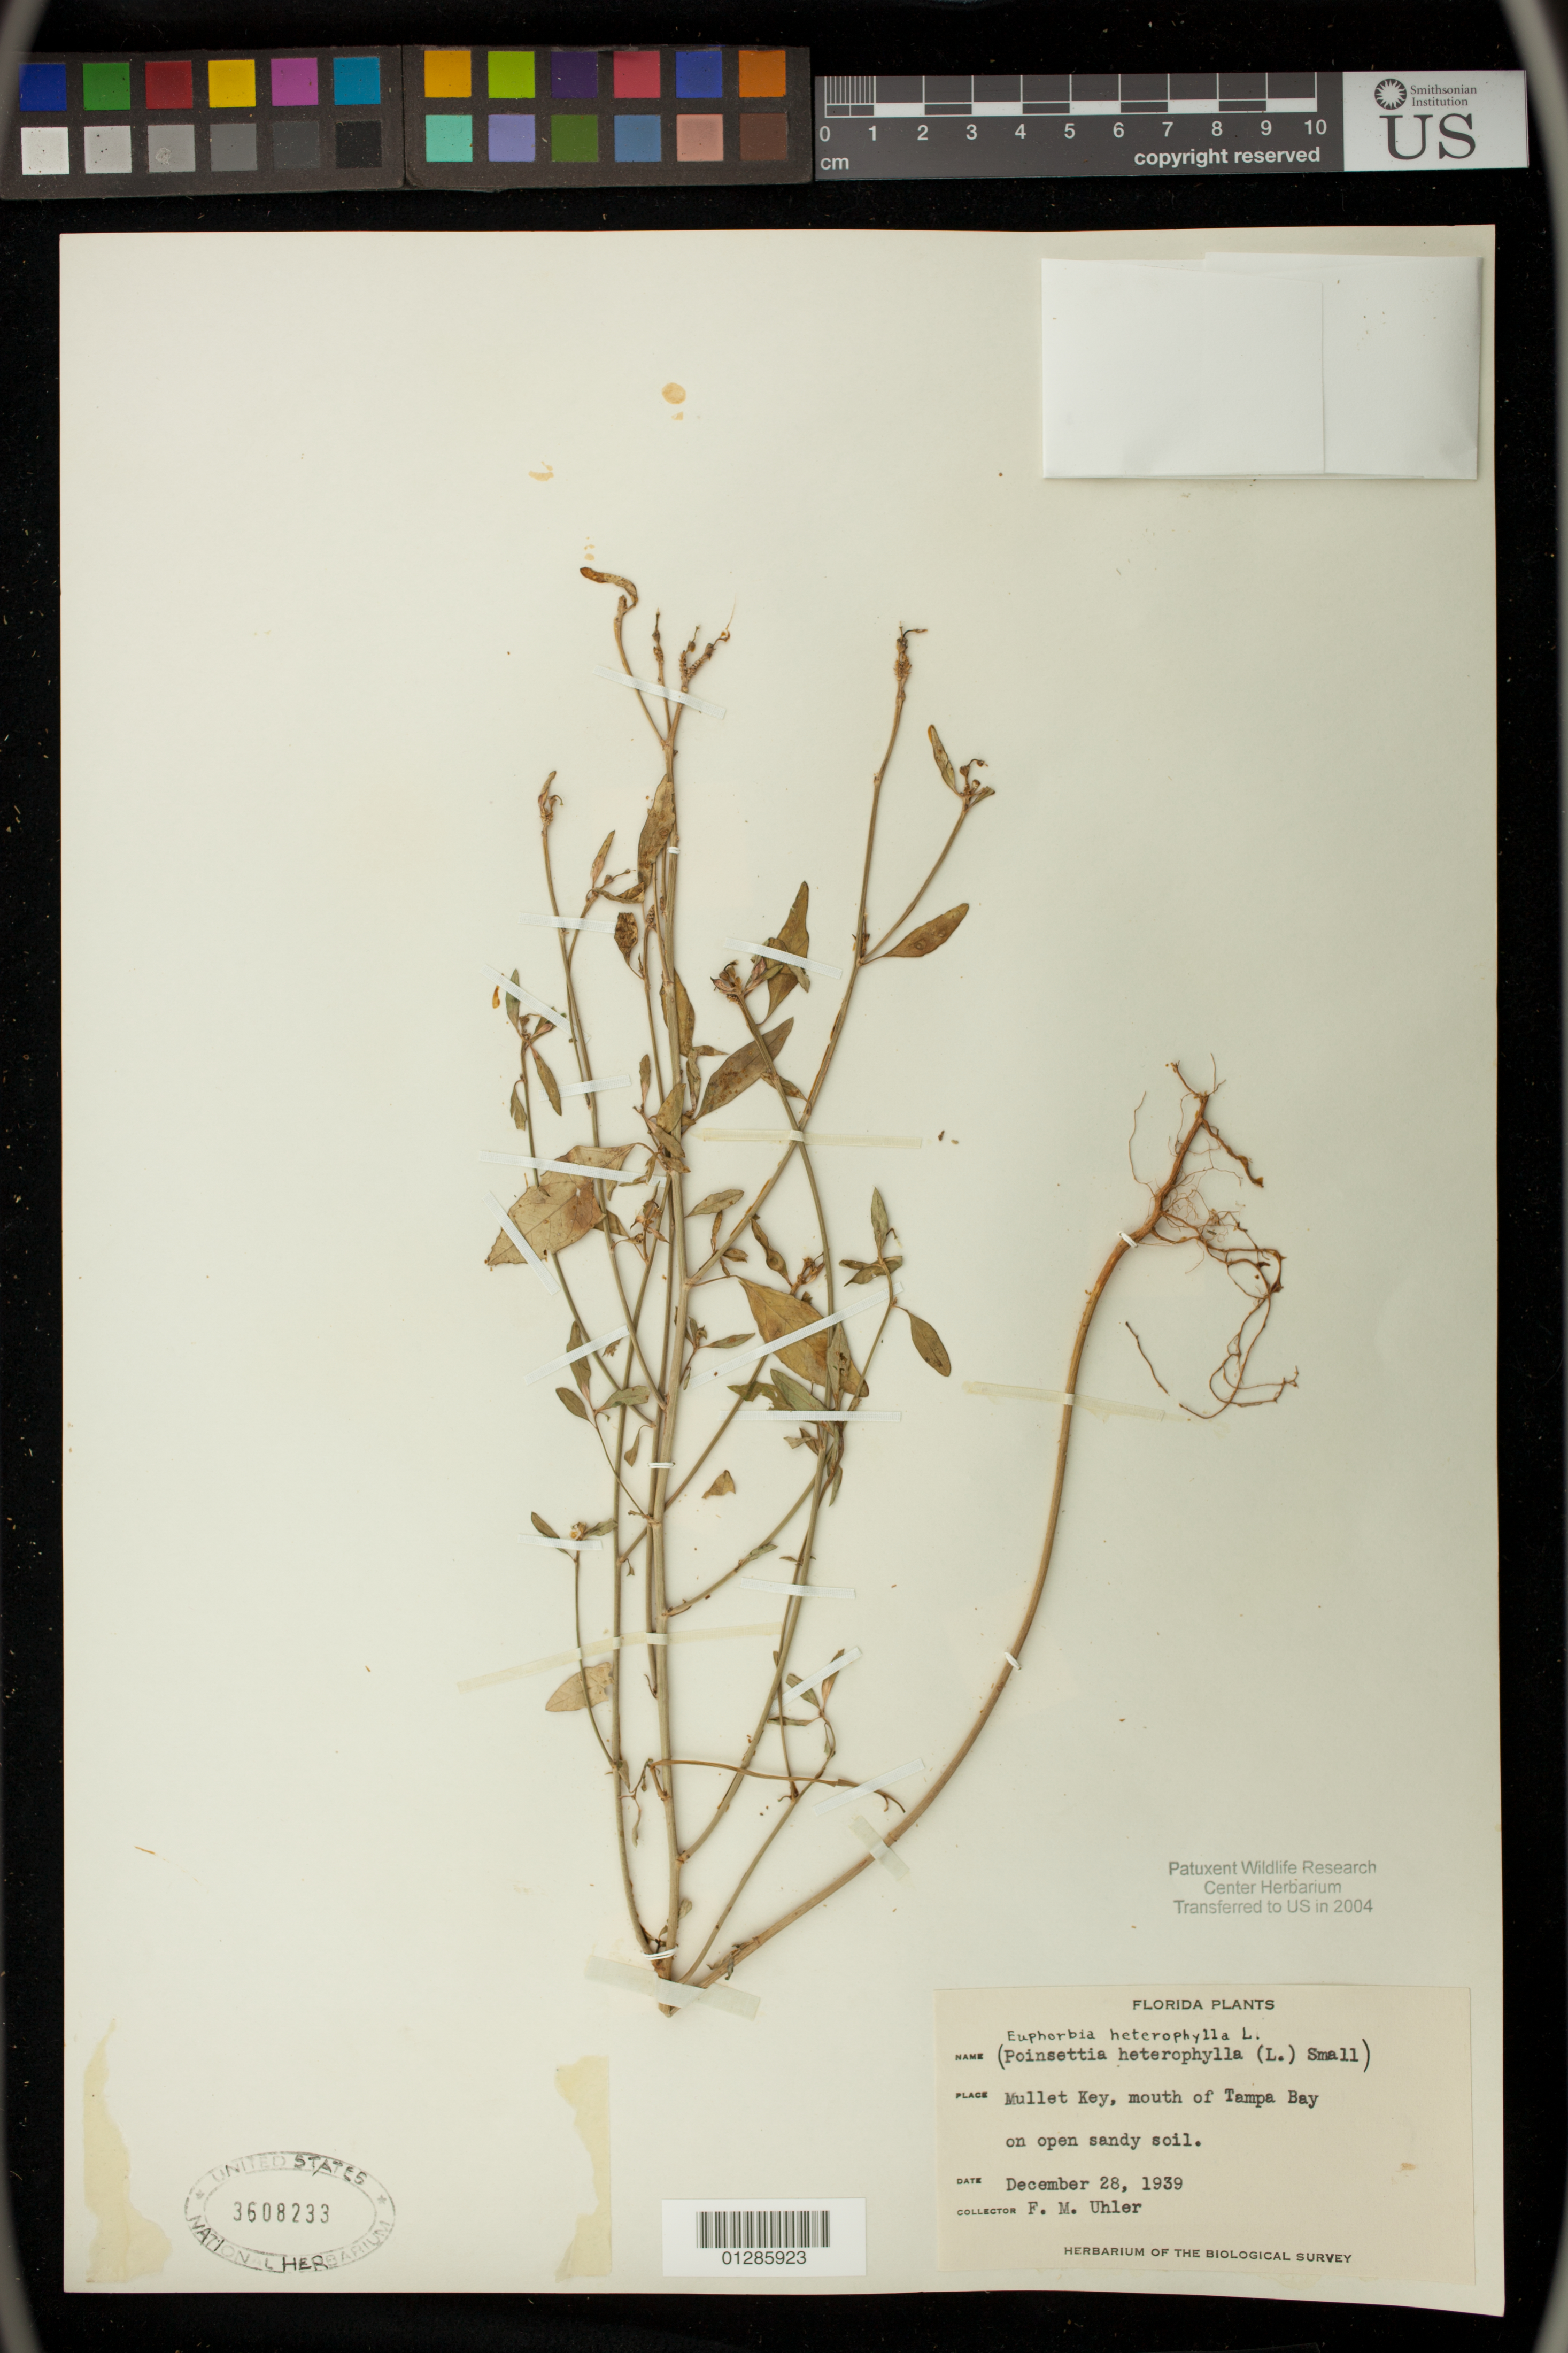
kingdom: Plantae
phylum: Tracheophyta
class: Magnoliopsida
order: Malpighiales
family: Euphorbiaceae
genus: Euphorbia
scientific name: Euphorbia heterophylla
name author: L.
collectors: F. Uhler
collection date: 1939-12-28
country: United States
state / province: Florida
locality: Mullet Key, mouth of Tampa Bay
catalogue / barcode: US 3608233